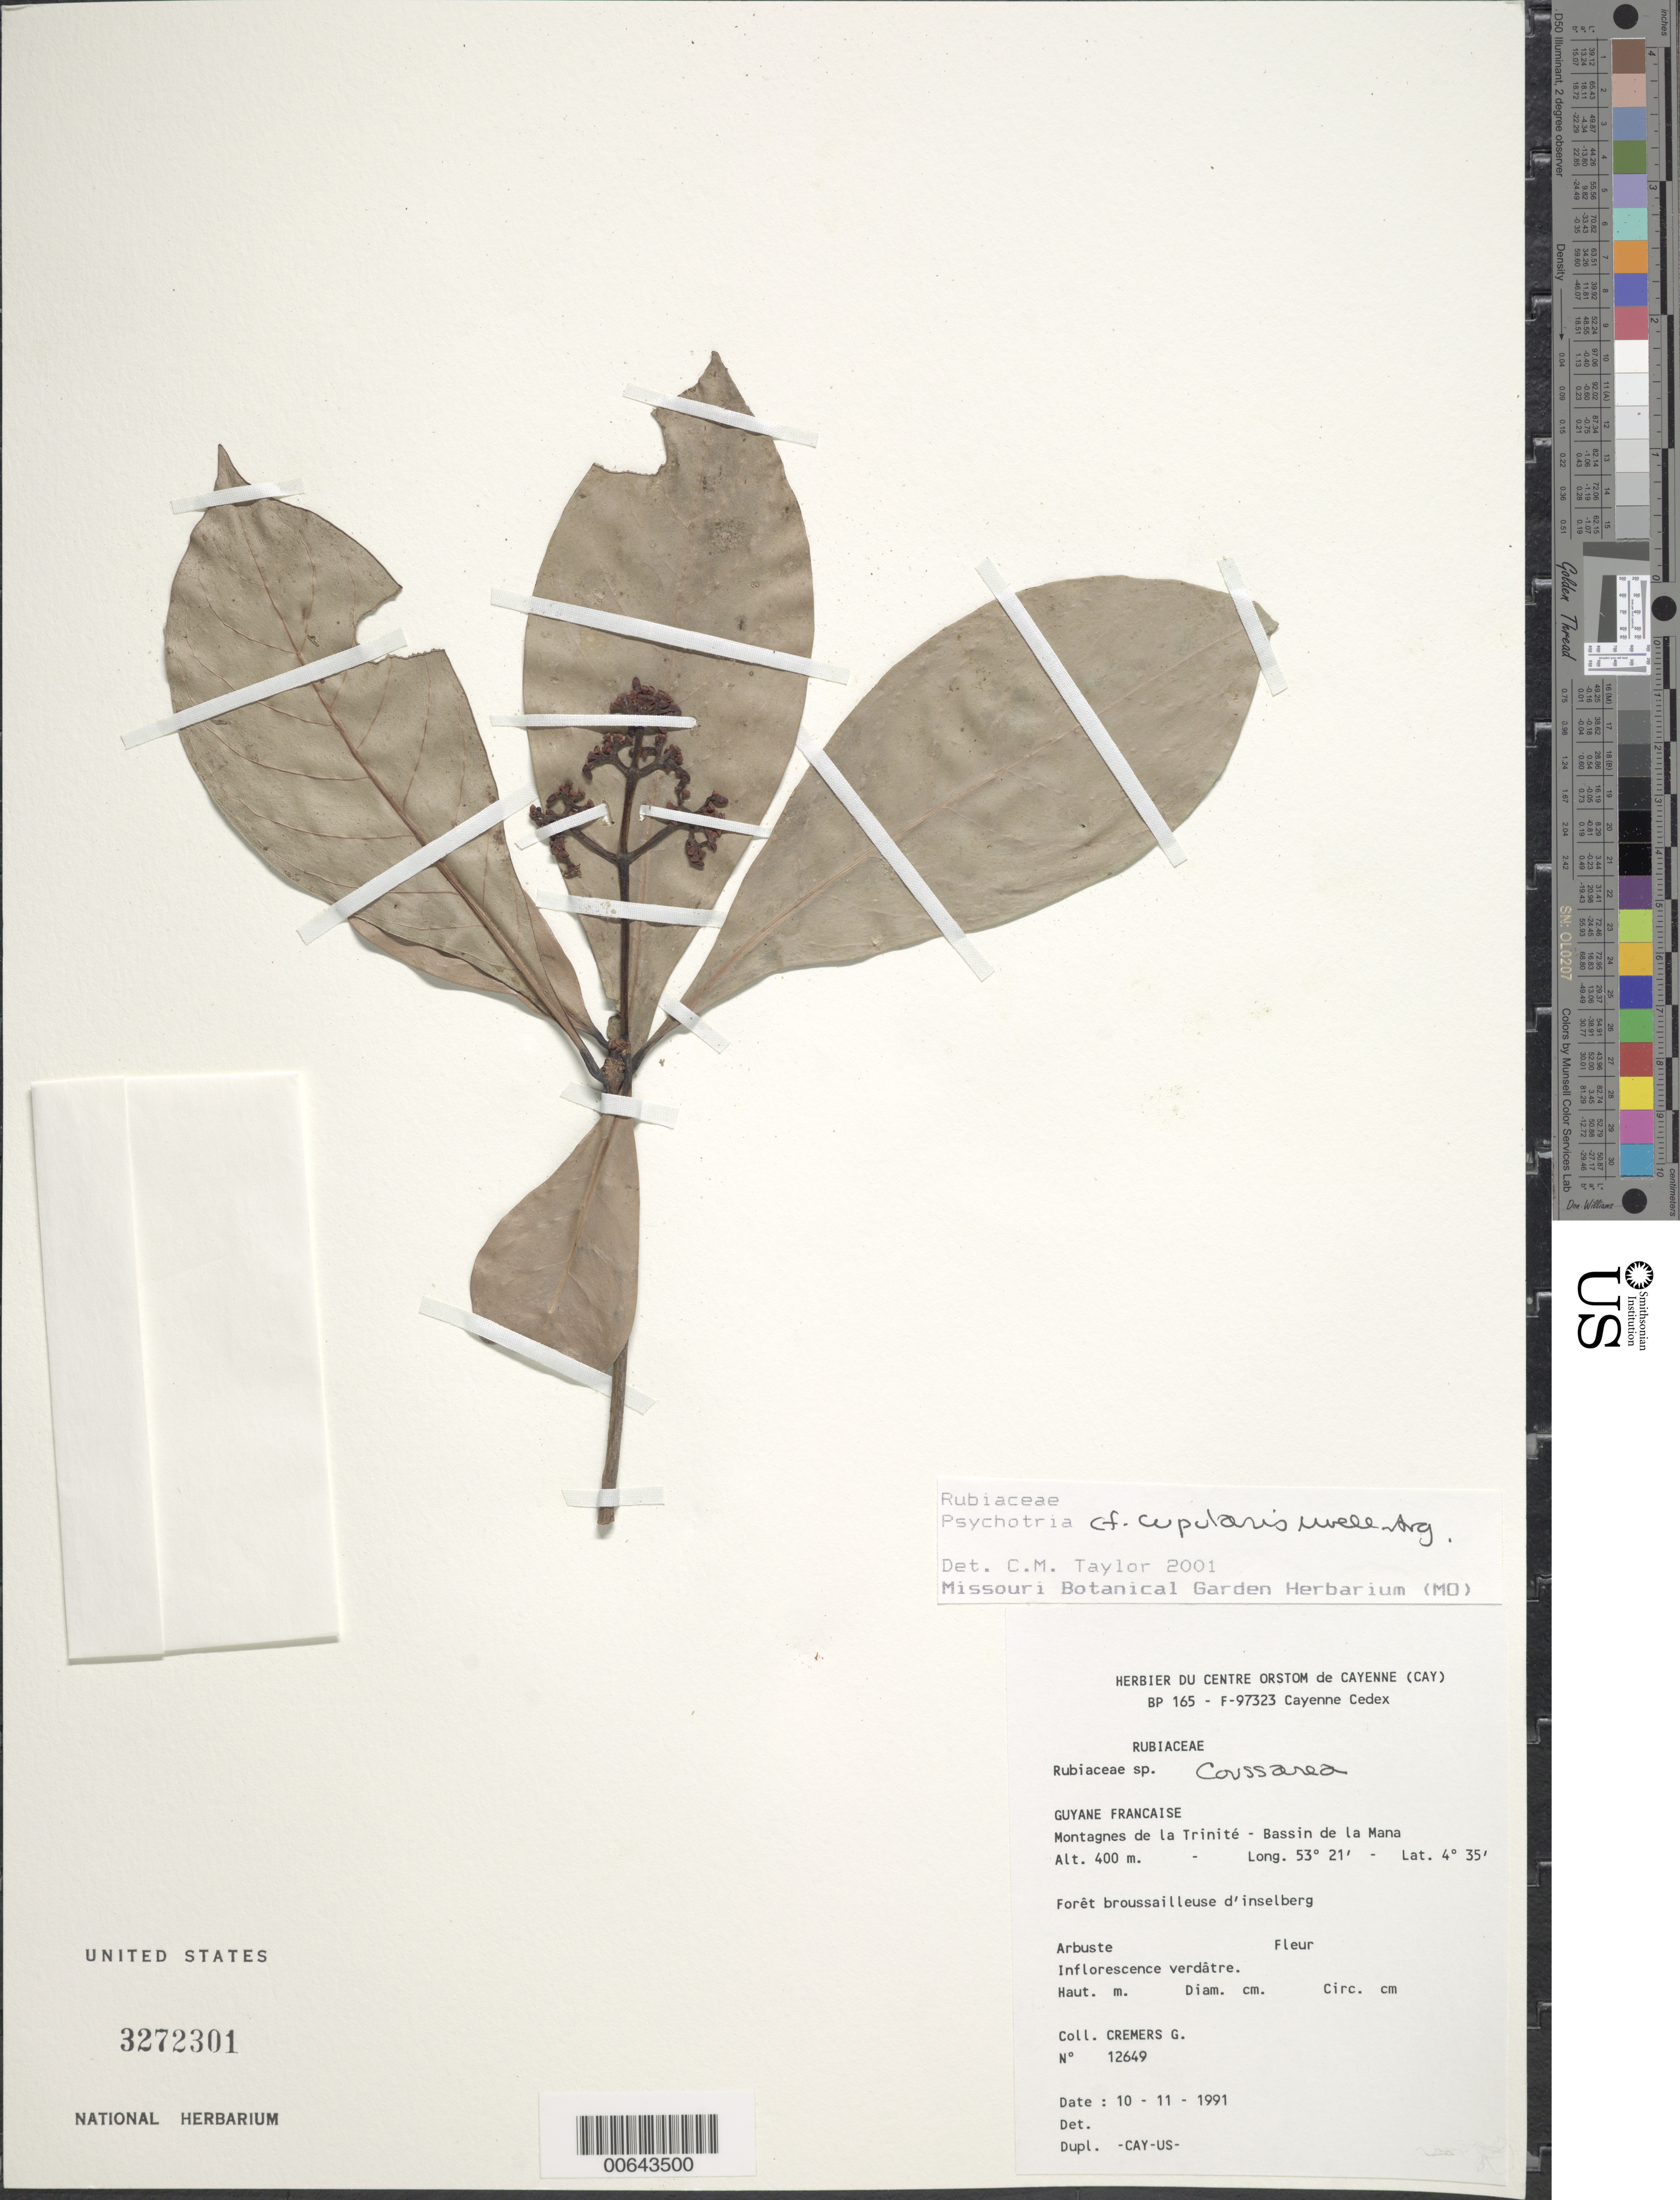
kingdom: Plantae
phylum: Tracheophyta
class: Magnoliopsida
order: Gentianales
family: Rubiaceae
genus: Psychotria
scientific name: Psychotria cupularis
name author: (Müll. Arg.) Standl.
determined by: Taylor, Charlotte M.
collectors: G. Cremers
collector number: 12649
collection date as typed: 10-Nov-91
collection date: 1991-11-10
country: French Guiana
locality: Montagnes de la Trinité, Bassin de la Mana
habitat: Forêt broussailleuse d'inselberg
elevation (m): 400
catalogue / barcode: US 3272301